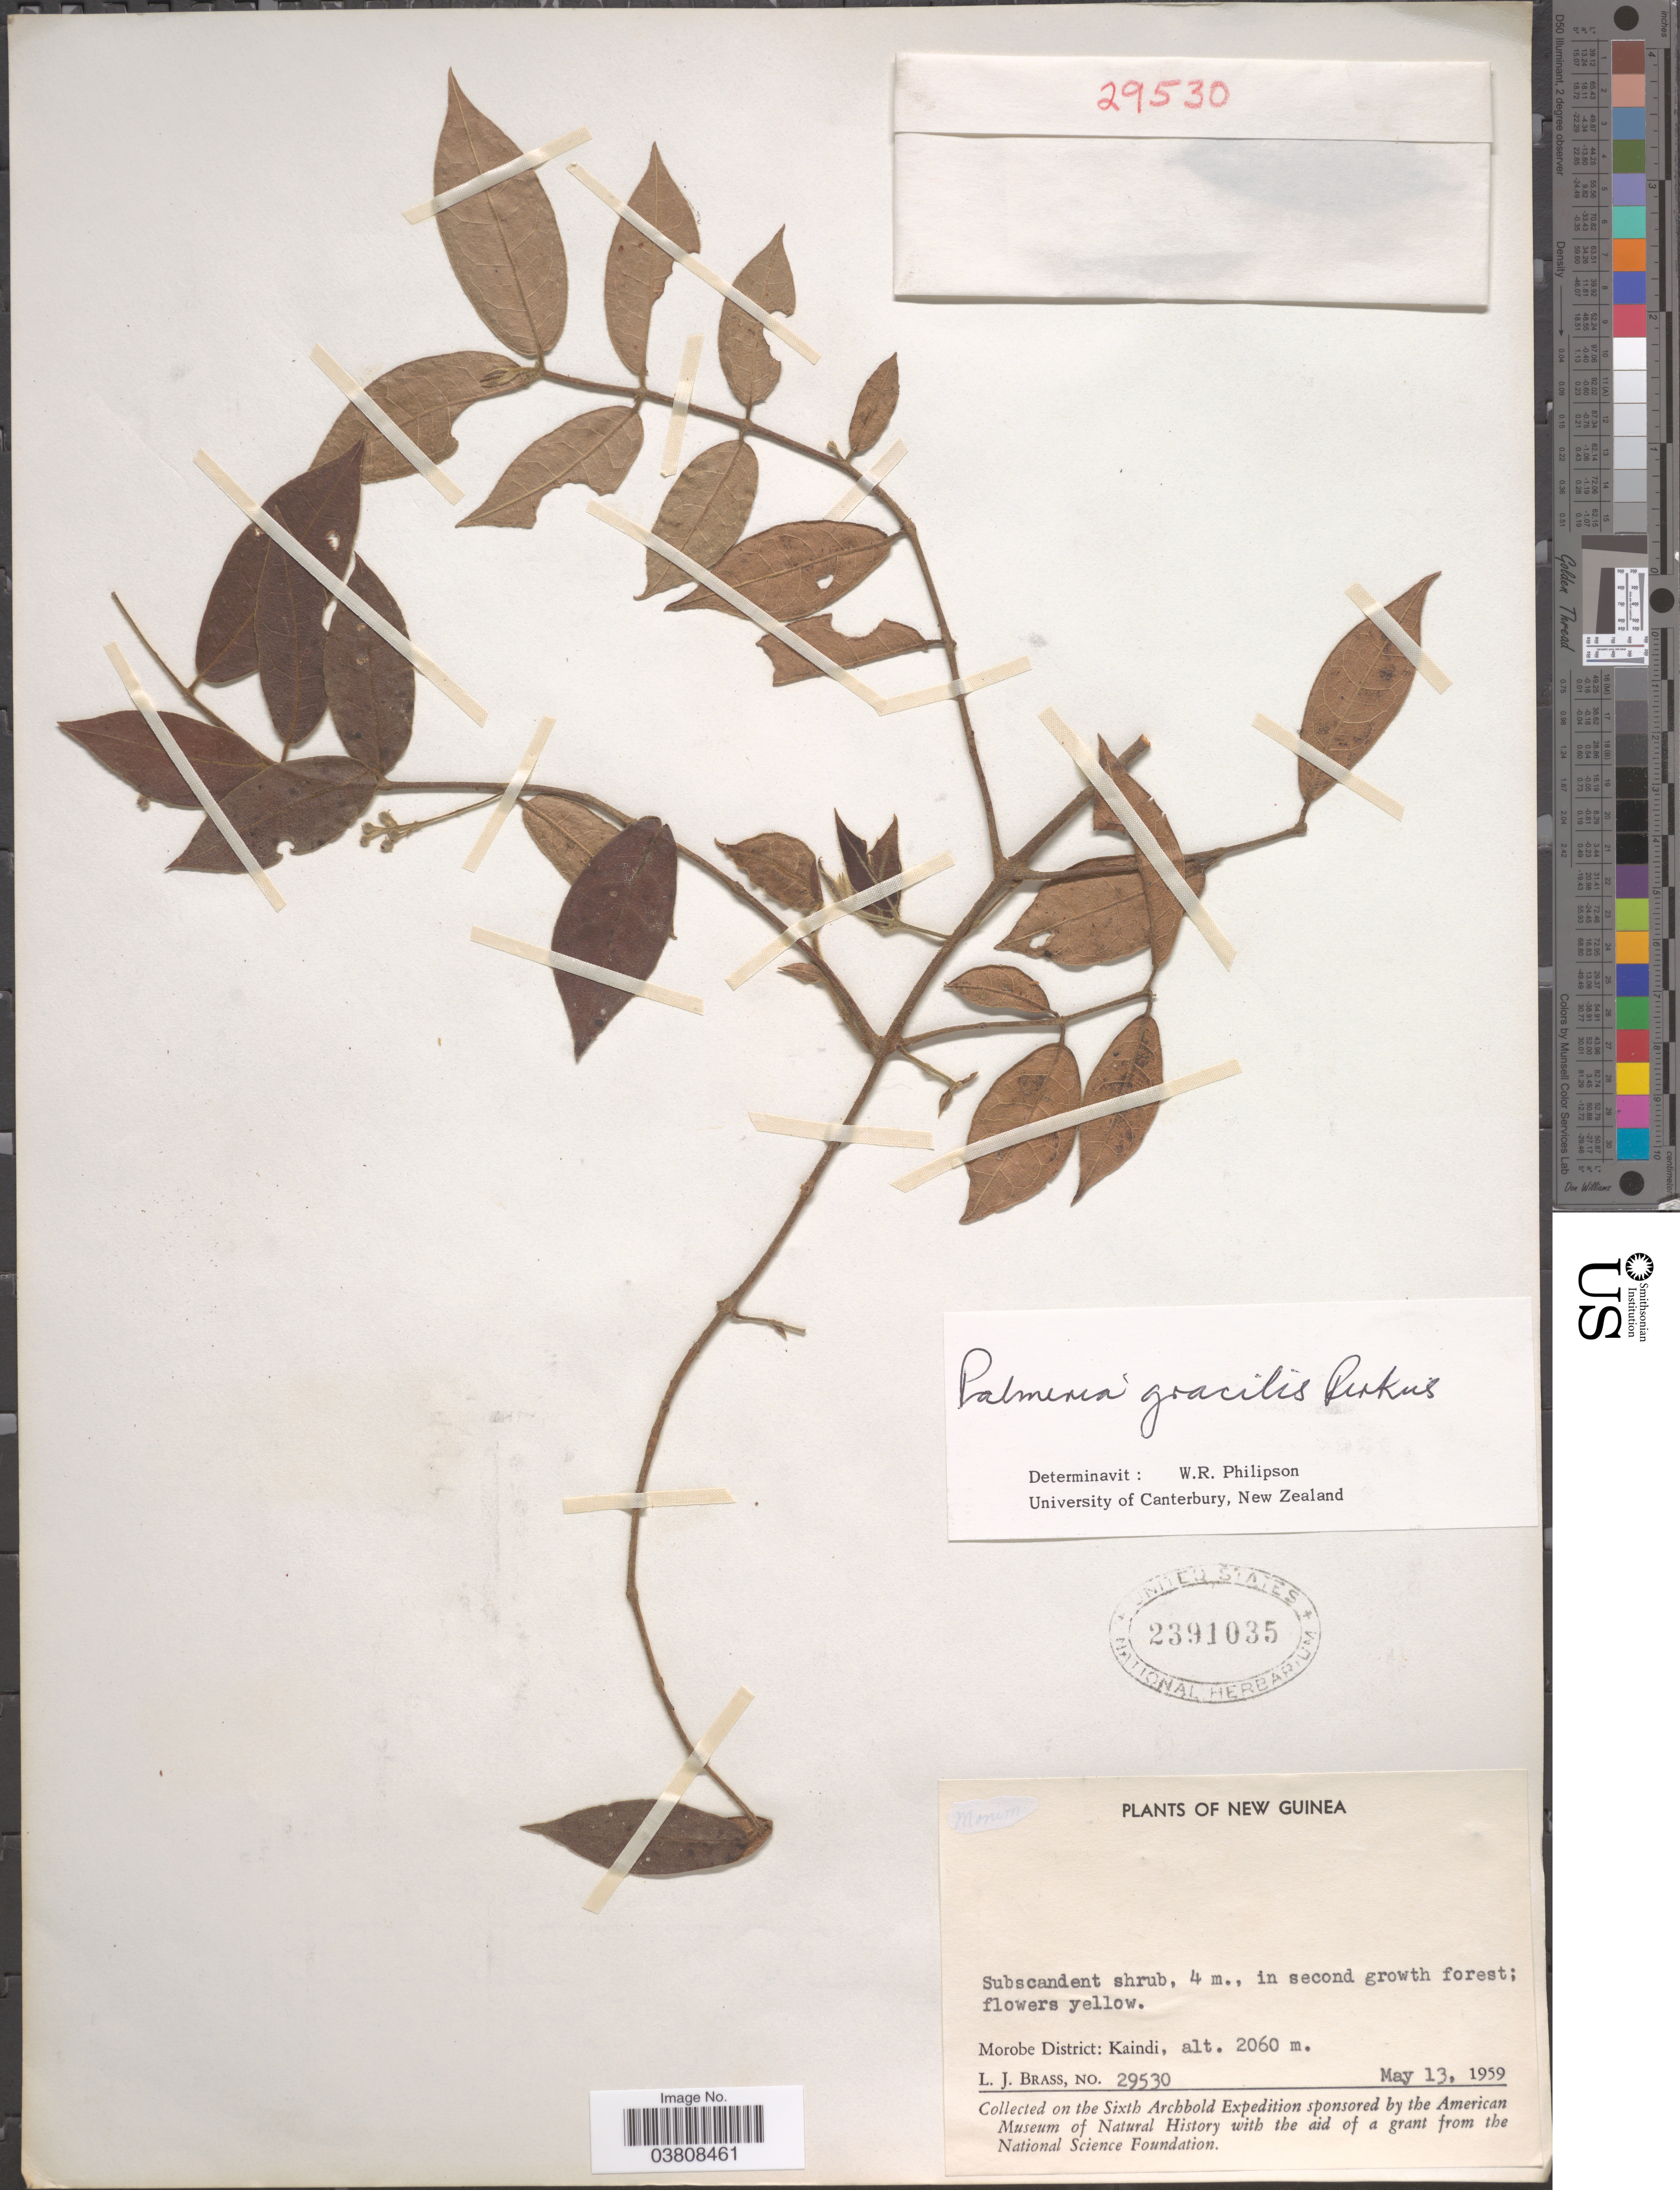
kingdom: Plantae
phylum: Tracheophyta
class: Magnoliopsida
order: Laurales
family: Monimiaceae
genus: Palmeria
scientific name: Palmeria gracilis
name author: Perkins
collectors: L. J. Brass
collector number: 29530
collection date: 1959-05-13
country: Papua New Guinea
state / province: Morobe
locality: New Guinea. Morobe District: Kaindi.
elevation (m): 2060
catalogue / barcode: US 2391035